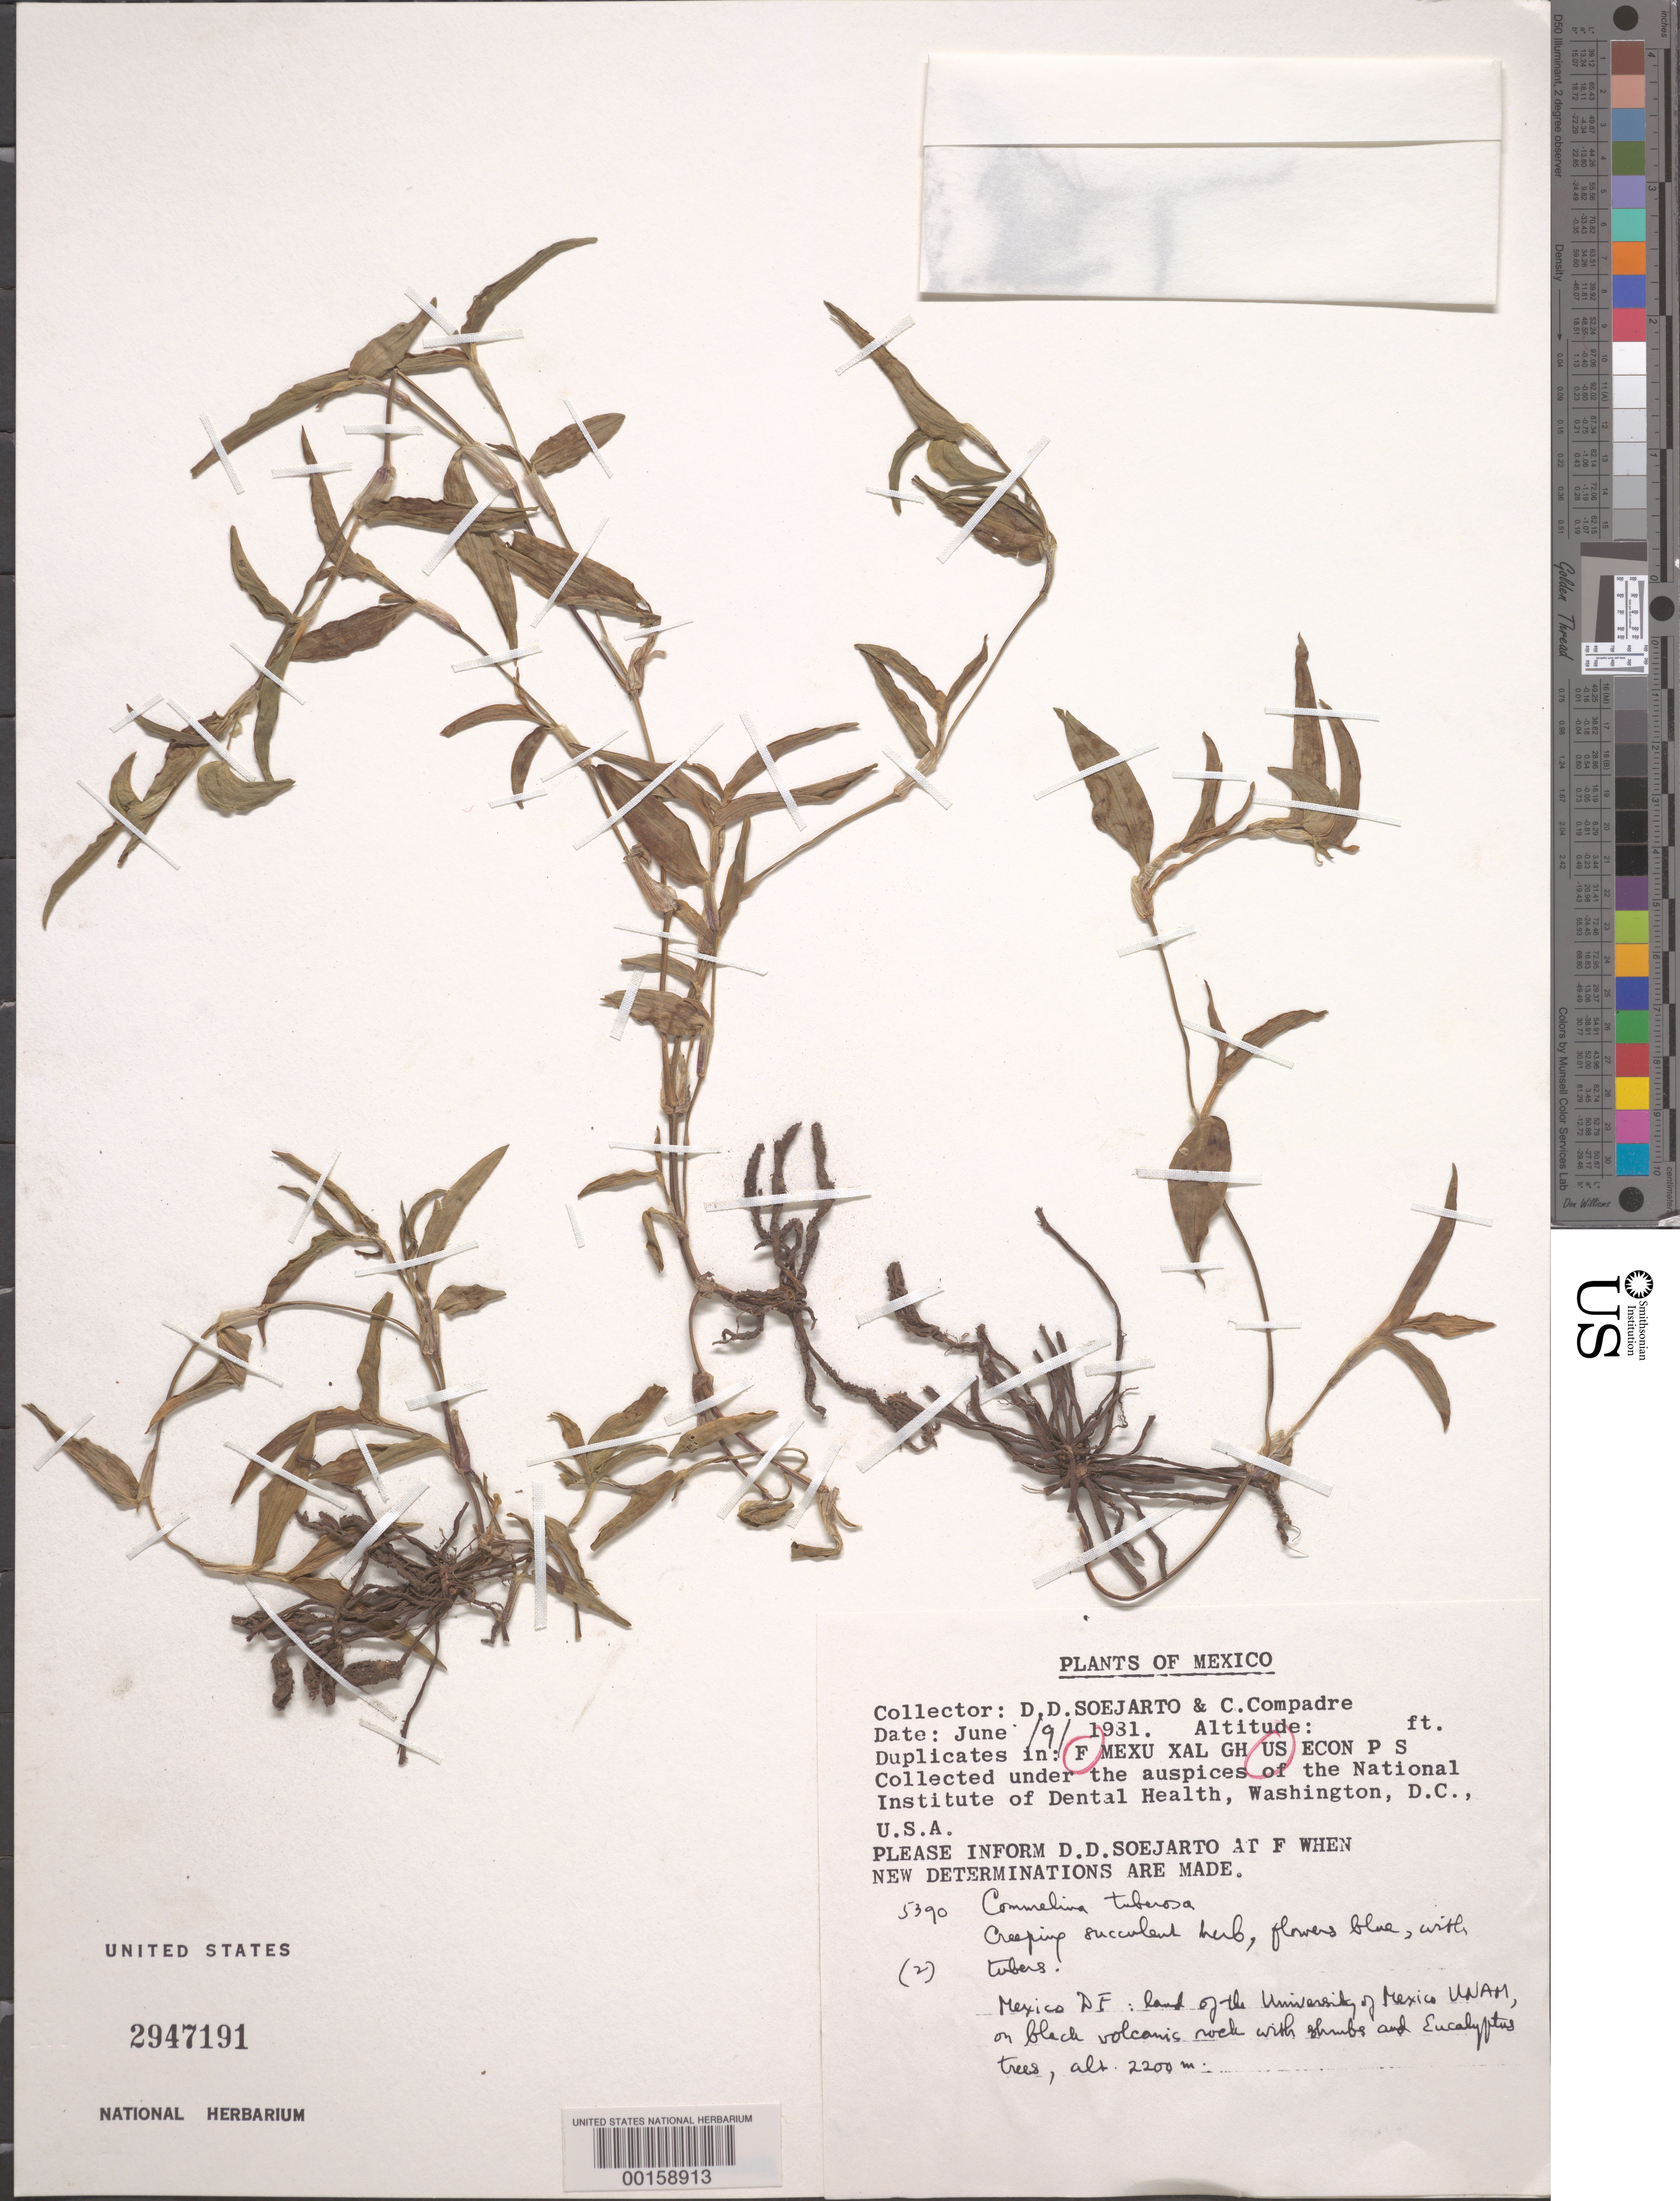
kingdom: Plantae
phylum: Tracheophyta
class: Liliopsida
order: Commelinales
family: Commelinaceae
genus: Commelina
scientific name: Commelina pallida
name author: Willd.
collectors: J. J. Soejarto & C. Compadre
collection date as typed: Sep 1981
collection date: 1981-09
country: Mexico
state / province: Distrito Federal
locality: University of Mexico; UNAM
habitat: Black volcanic rock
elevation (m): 2200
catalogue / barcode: US 2947191